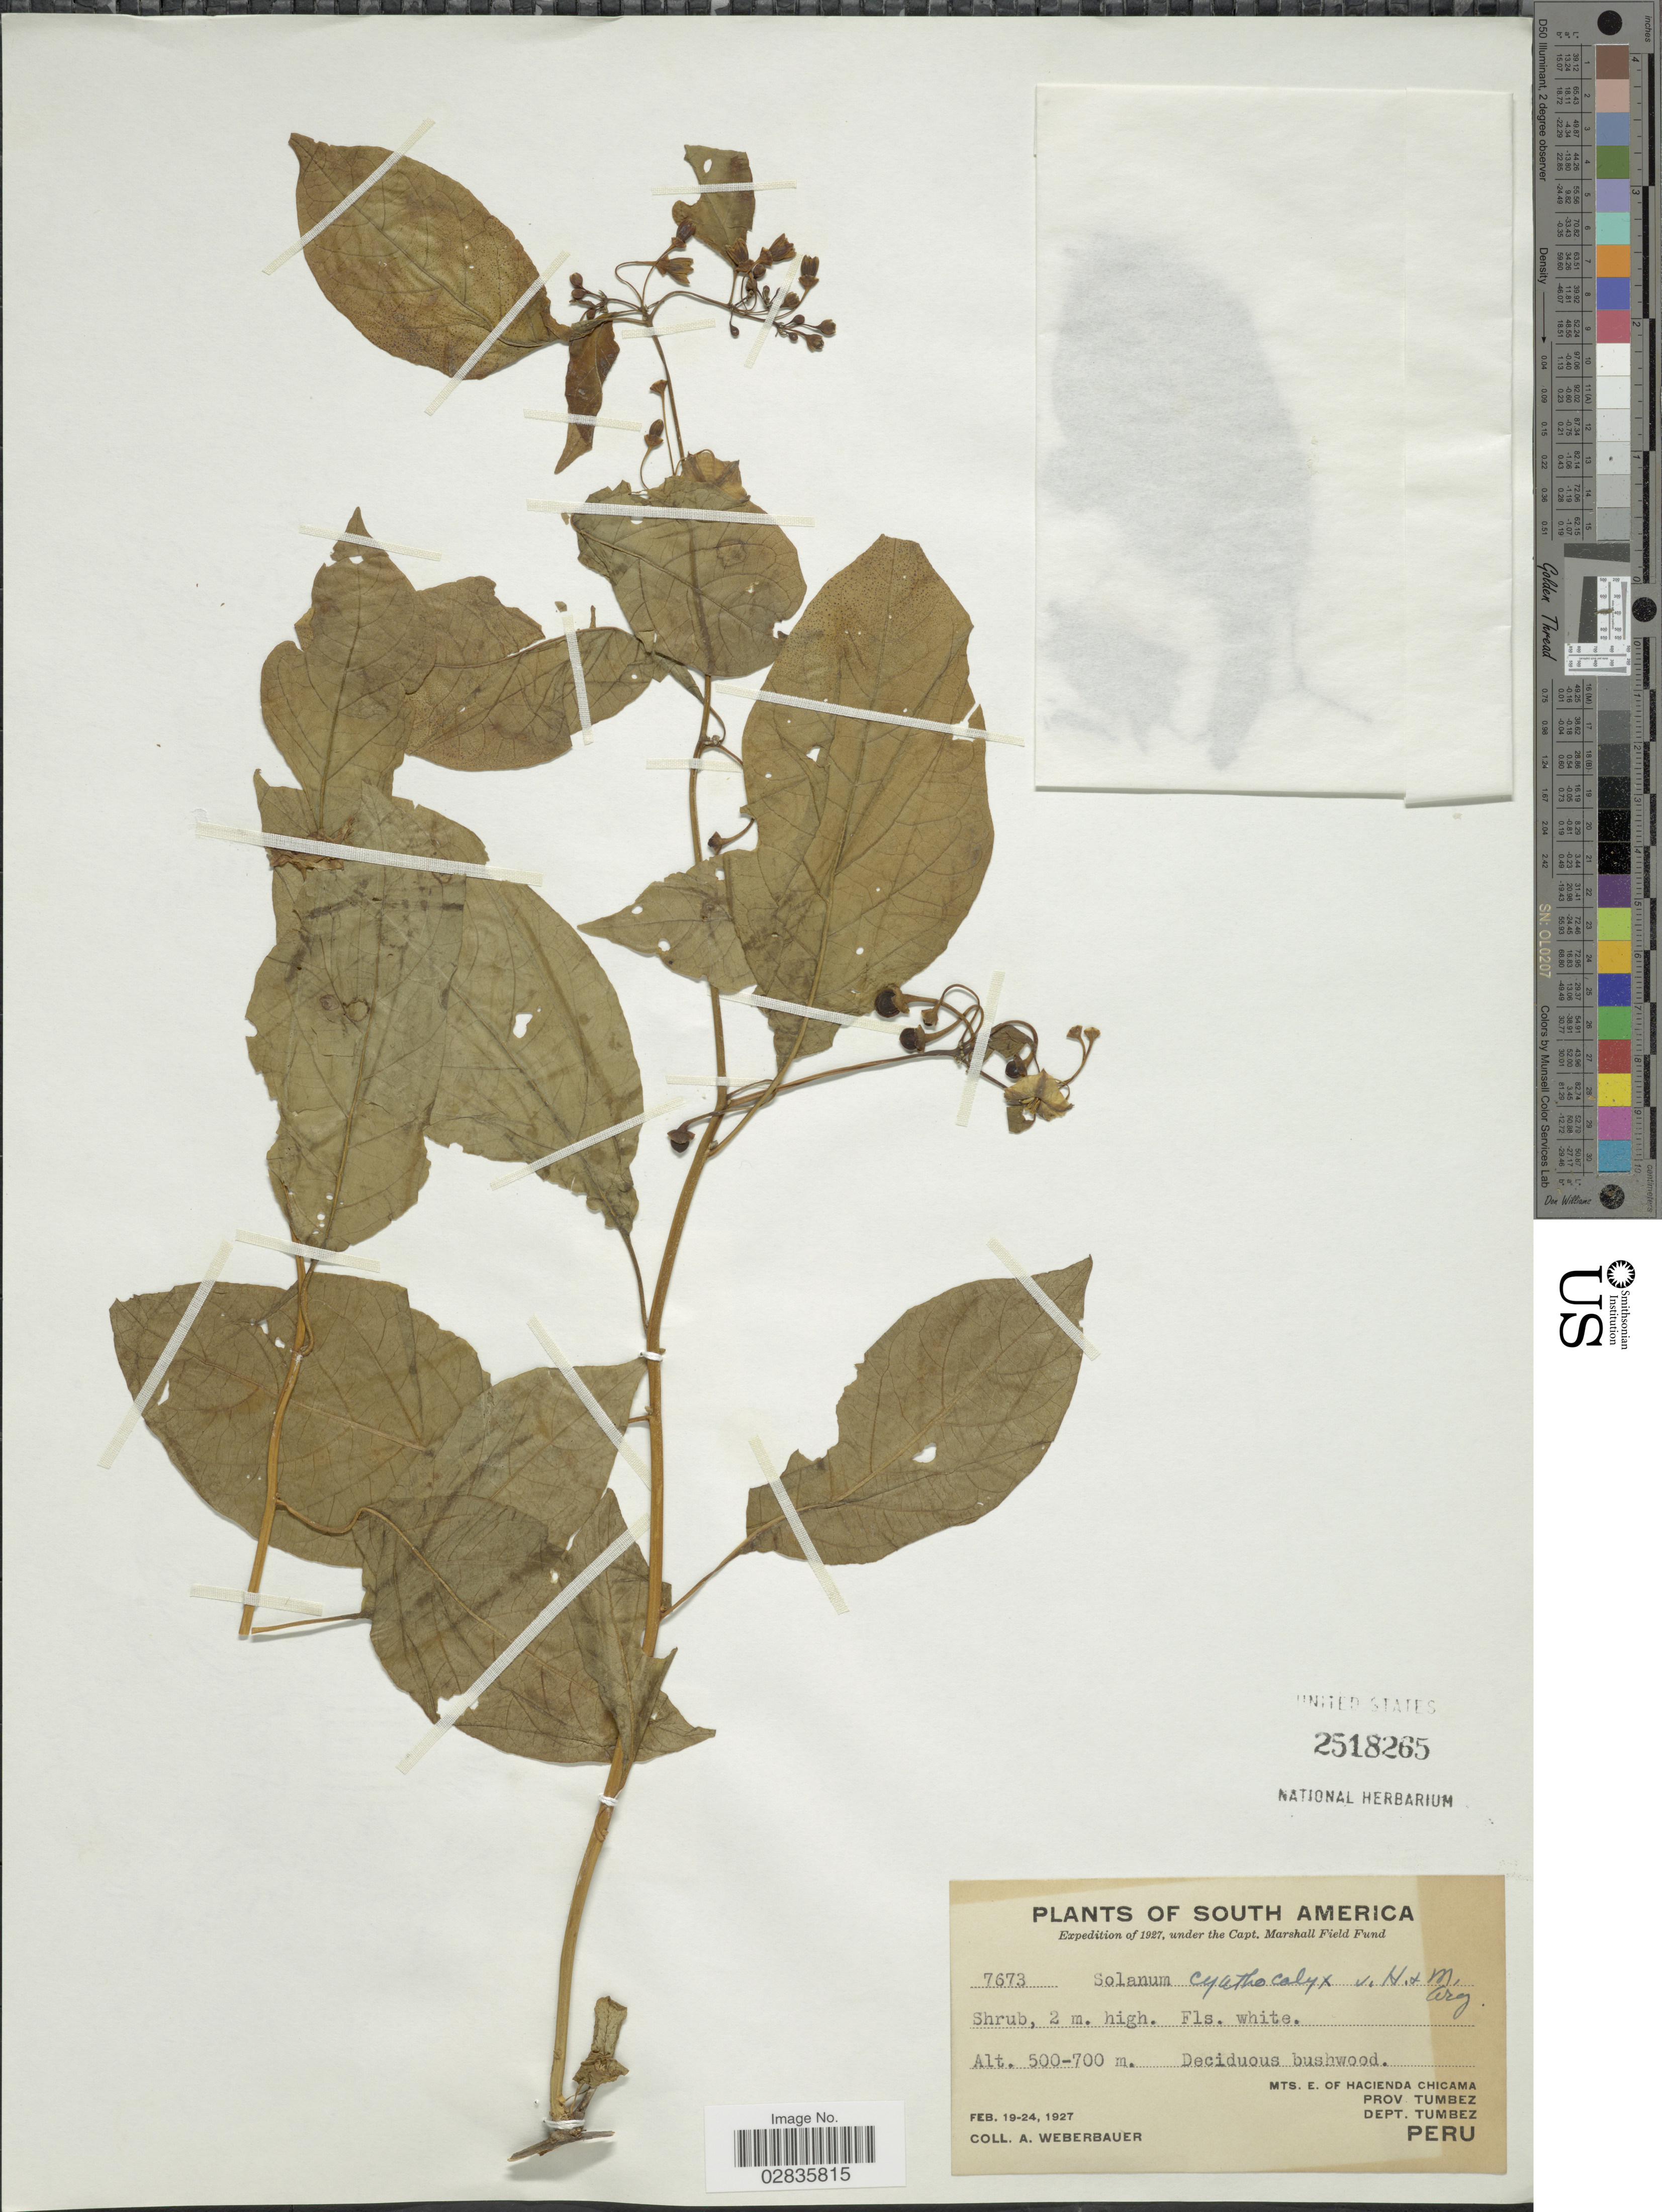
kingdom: Plantae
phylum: Tracheophyta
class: Magnoliopsida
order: Solanales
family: Solanaceae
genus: Solanum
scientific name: Solanum cyathocalyx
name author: Van Heurck & Müll. Arg.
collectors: A. Weberbauer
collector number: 7673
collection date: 1927-02-19/1927-02-24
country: Peru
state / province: Tumbes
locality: Mts. E. of Hacienda Chicama, Prov Tumbez, Dept. Tumbez.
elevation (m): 500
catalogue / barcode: US 2518265